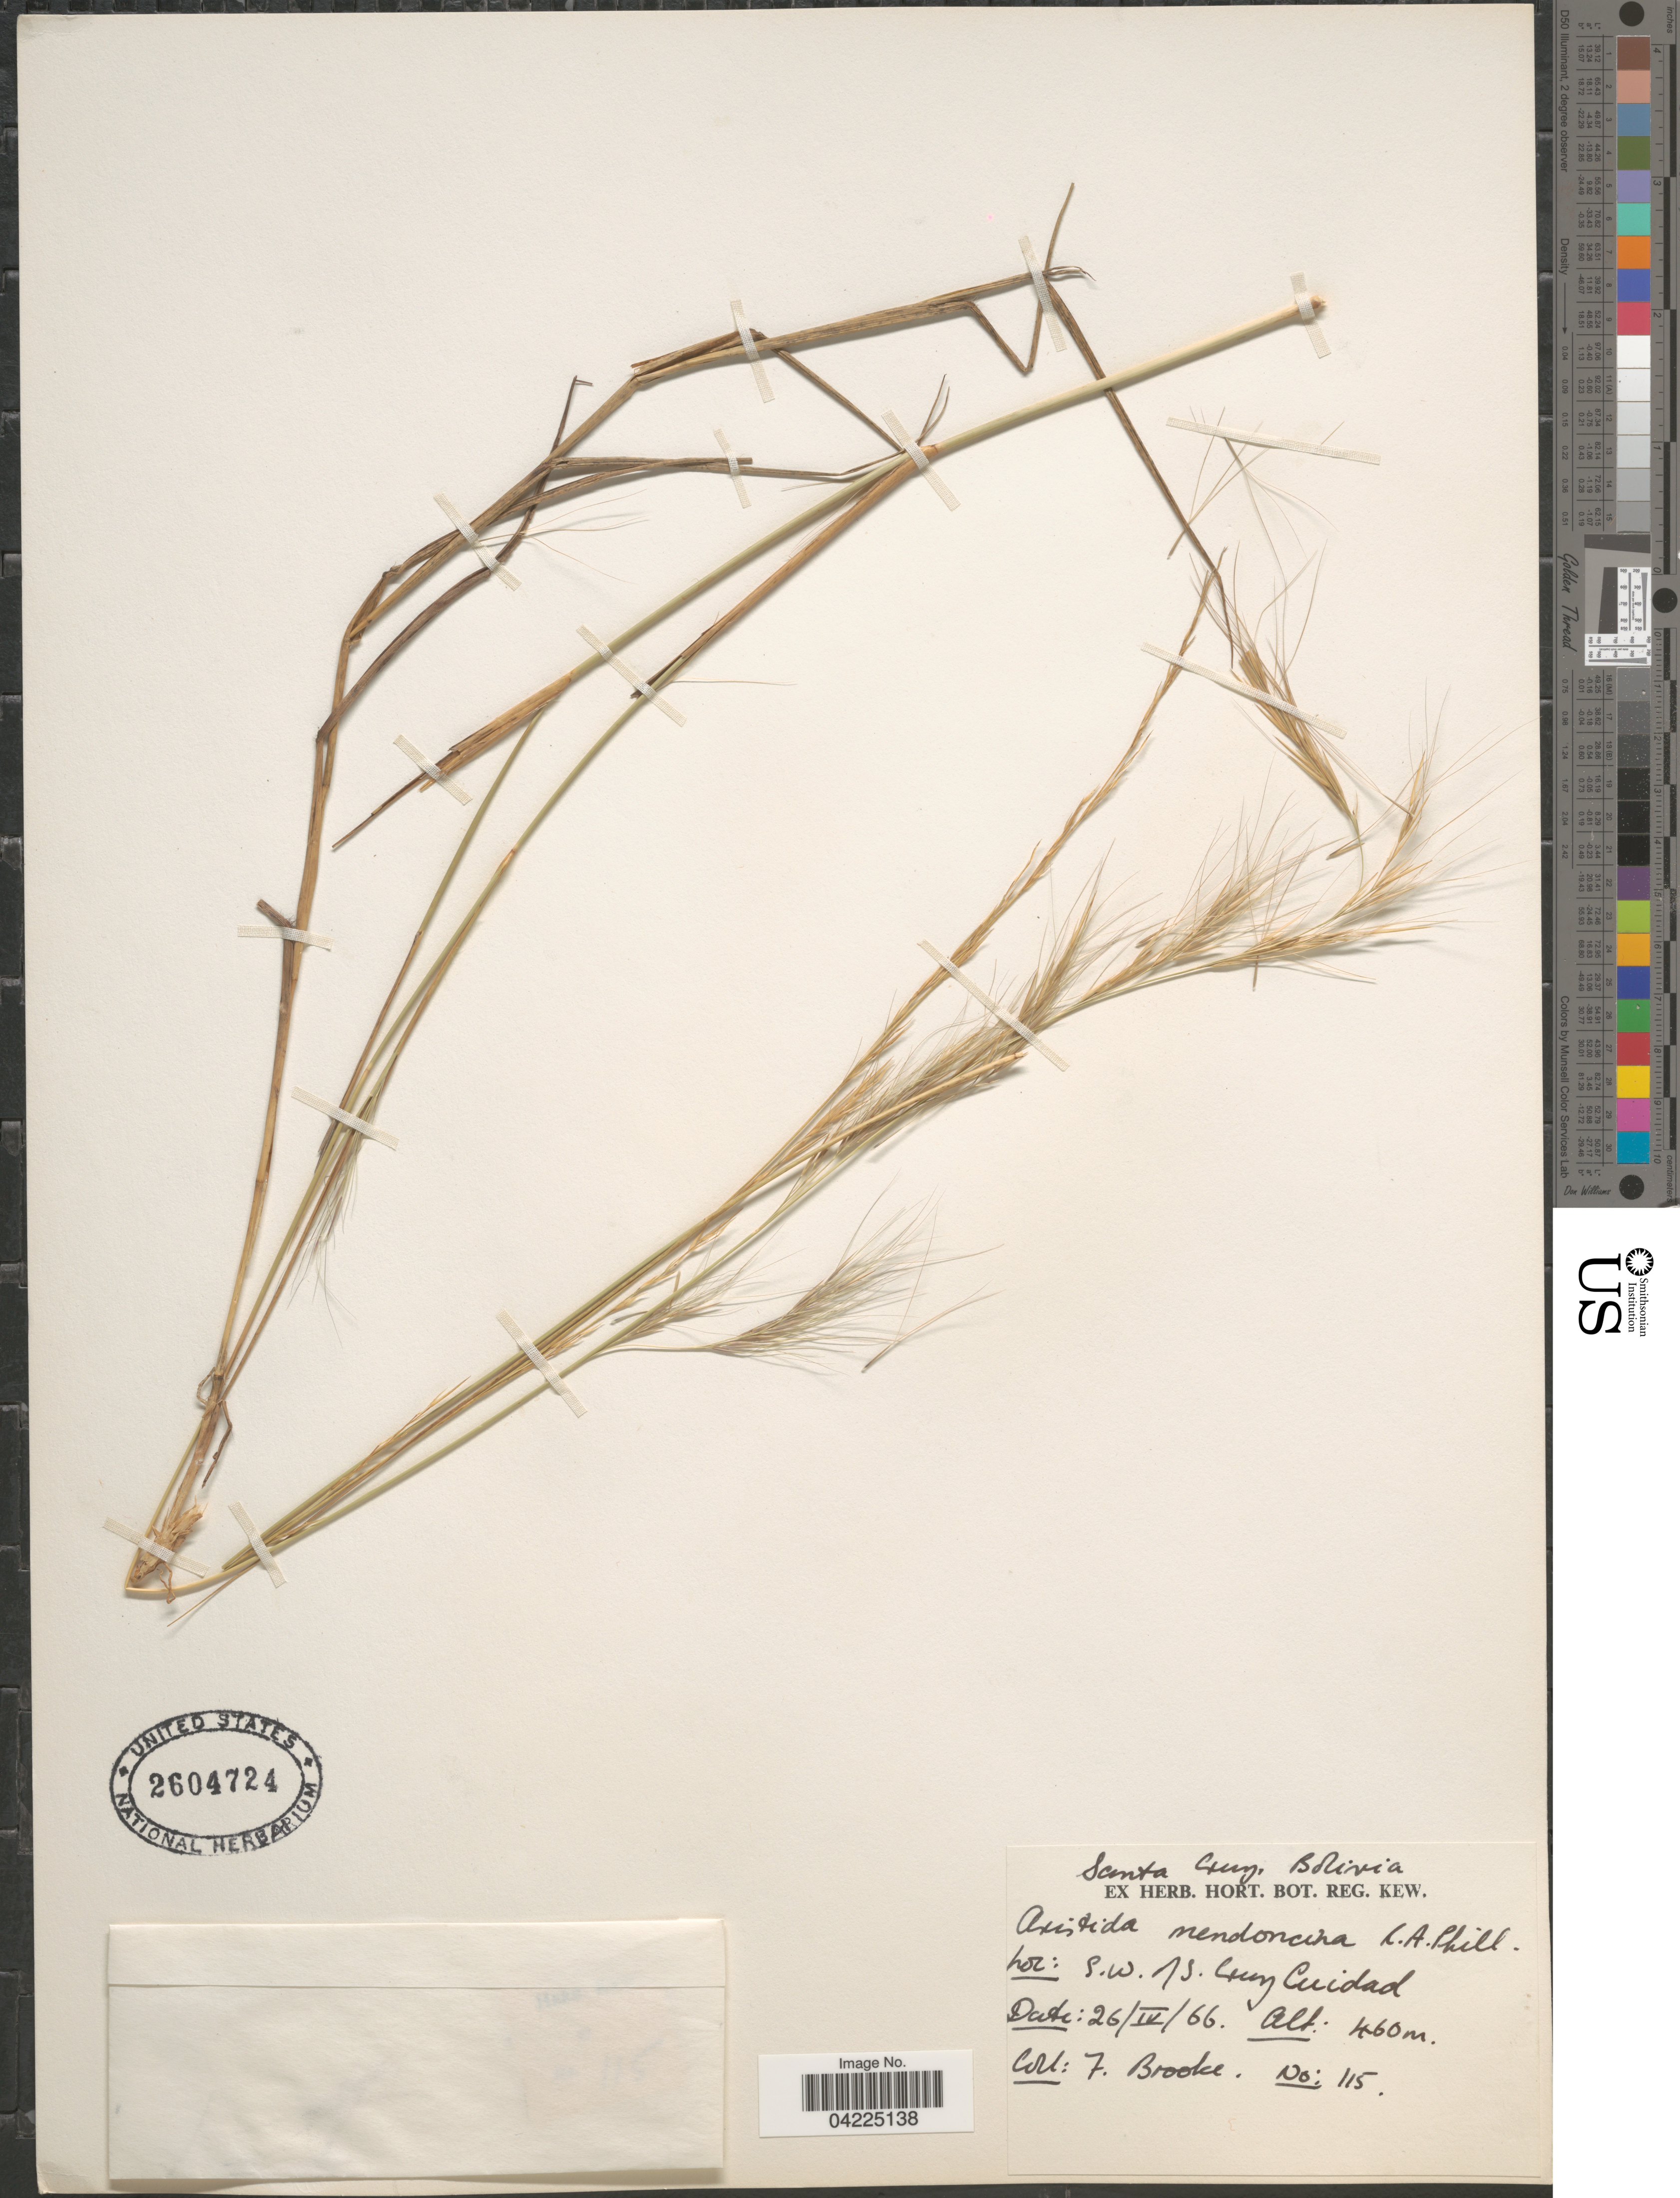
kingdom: Plantae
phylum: Tracheophyta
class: Liliopsida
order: Poales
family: Poaceae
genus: Aristida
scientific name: Aristida mendocina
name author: Phil.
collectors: F. Brooke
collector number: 115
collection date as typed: Transcribed d/m/y: 26/4/66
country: Bolivia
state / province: Santa Cruz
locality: S.W. of S. Cruz Cuidad.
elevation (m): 460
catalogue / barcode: US 2604724